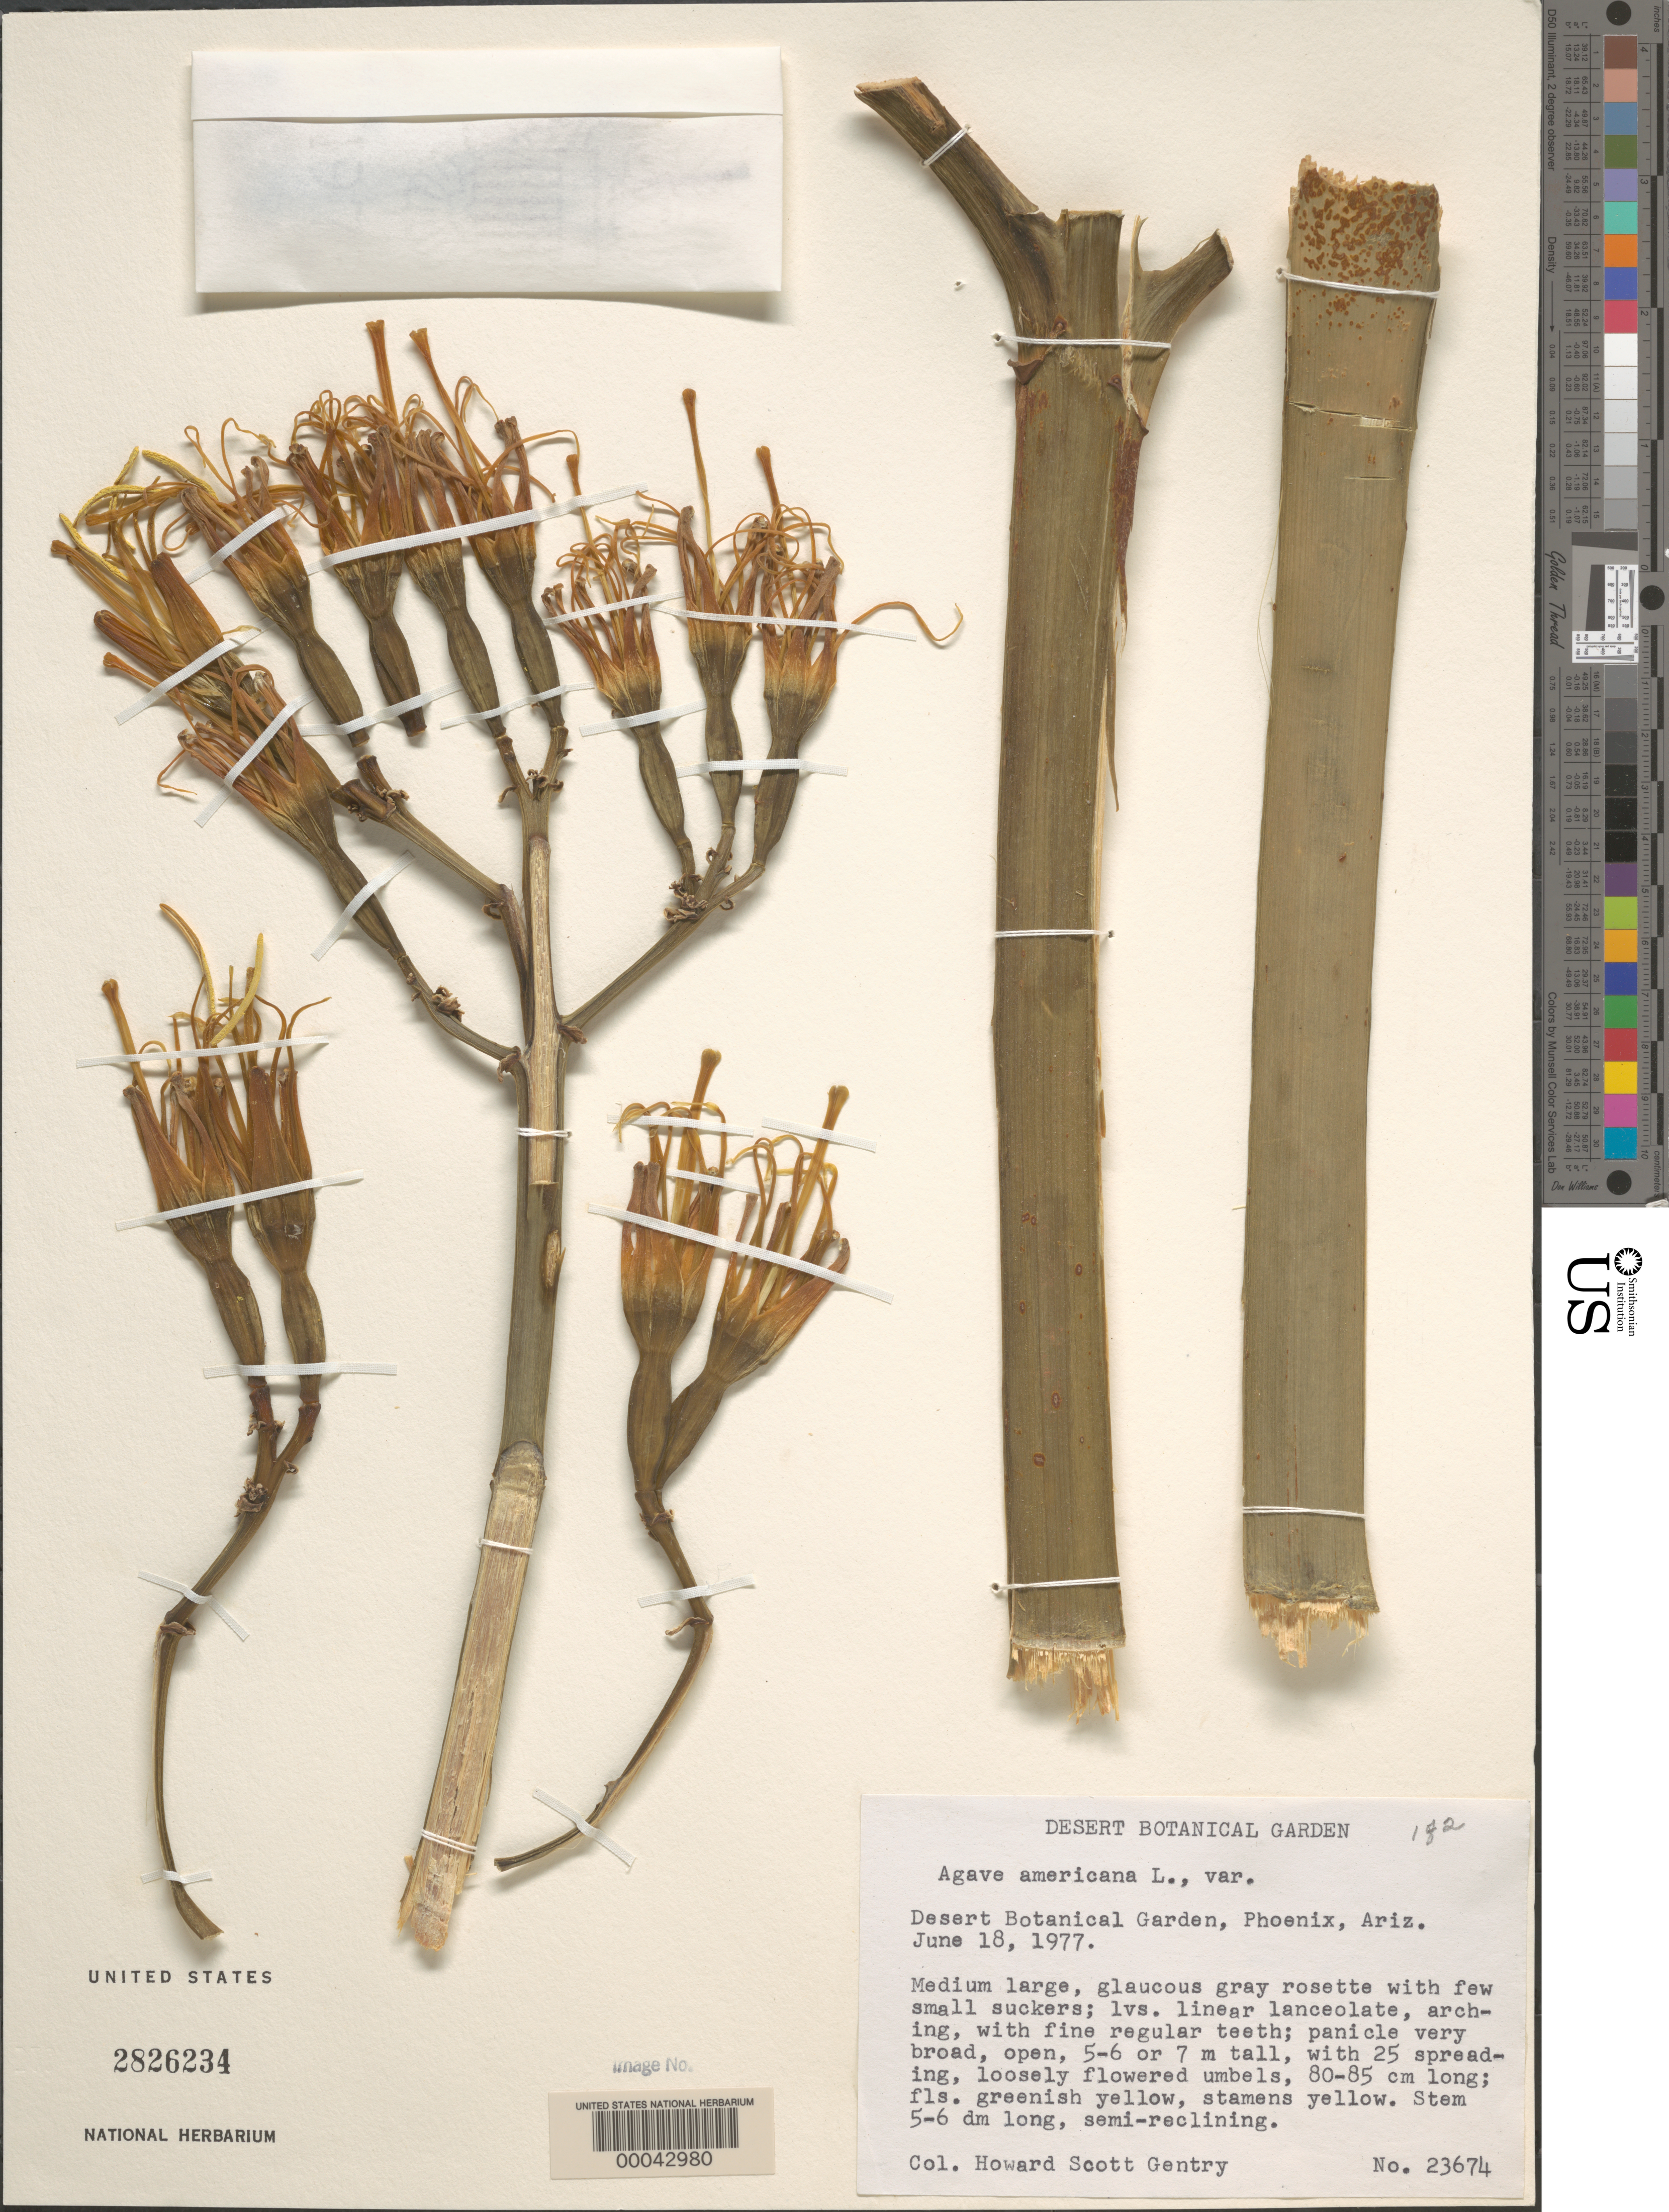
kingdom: Plantae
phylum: Tracheophyta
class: Liliopsida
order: Asparagales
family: Asparagaceae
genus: Agave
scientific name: Agave americana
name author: L.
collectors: H. S. Gentry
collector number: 23674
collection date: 1977-06-18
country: United States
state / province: Arizona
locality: Desert Botanical Garden, Phoenix.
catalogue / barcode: US 2826234